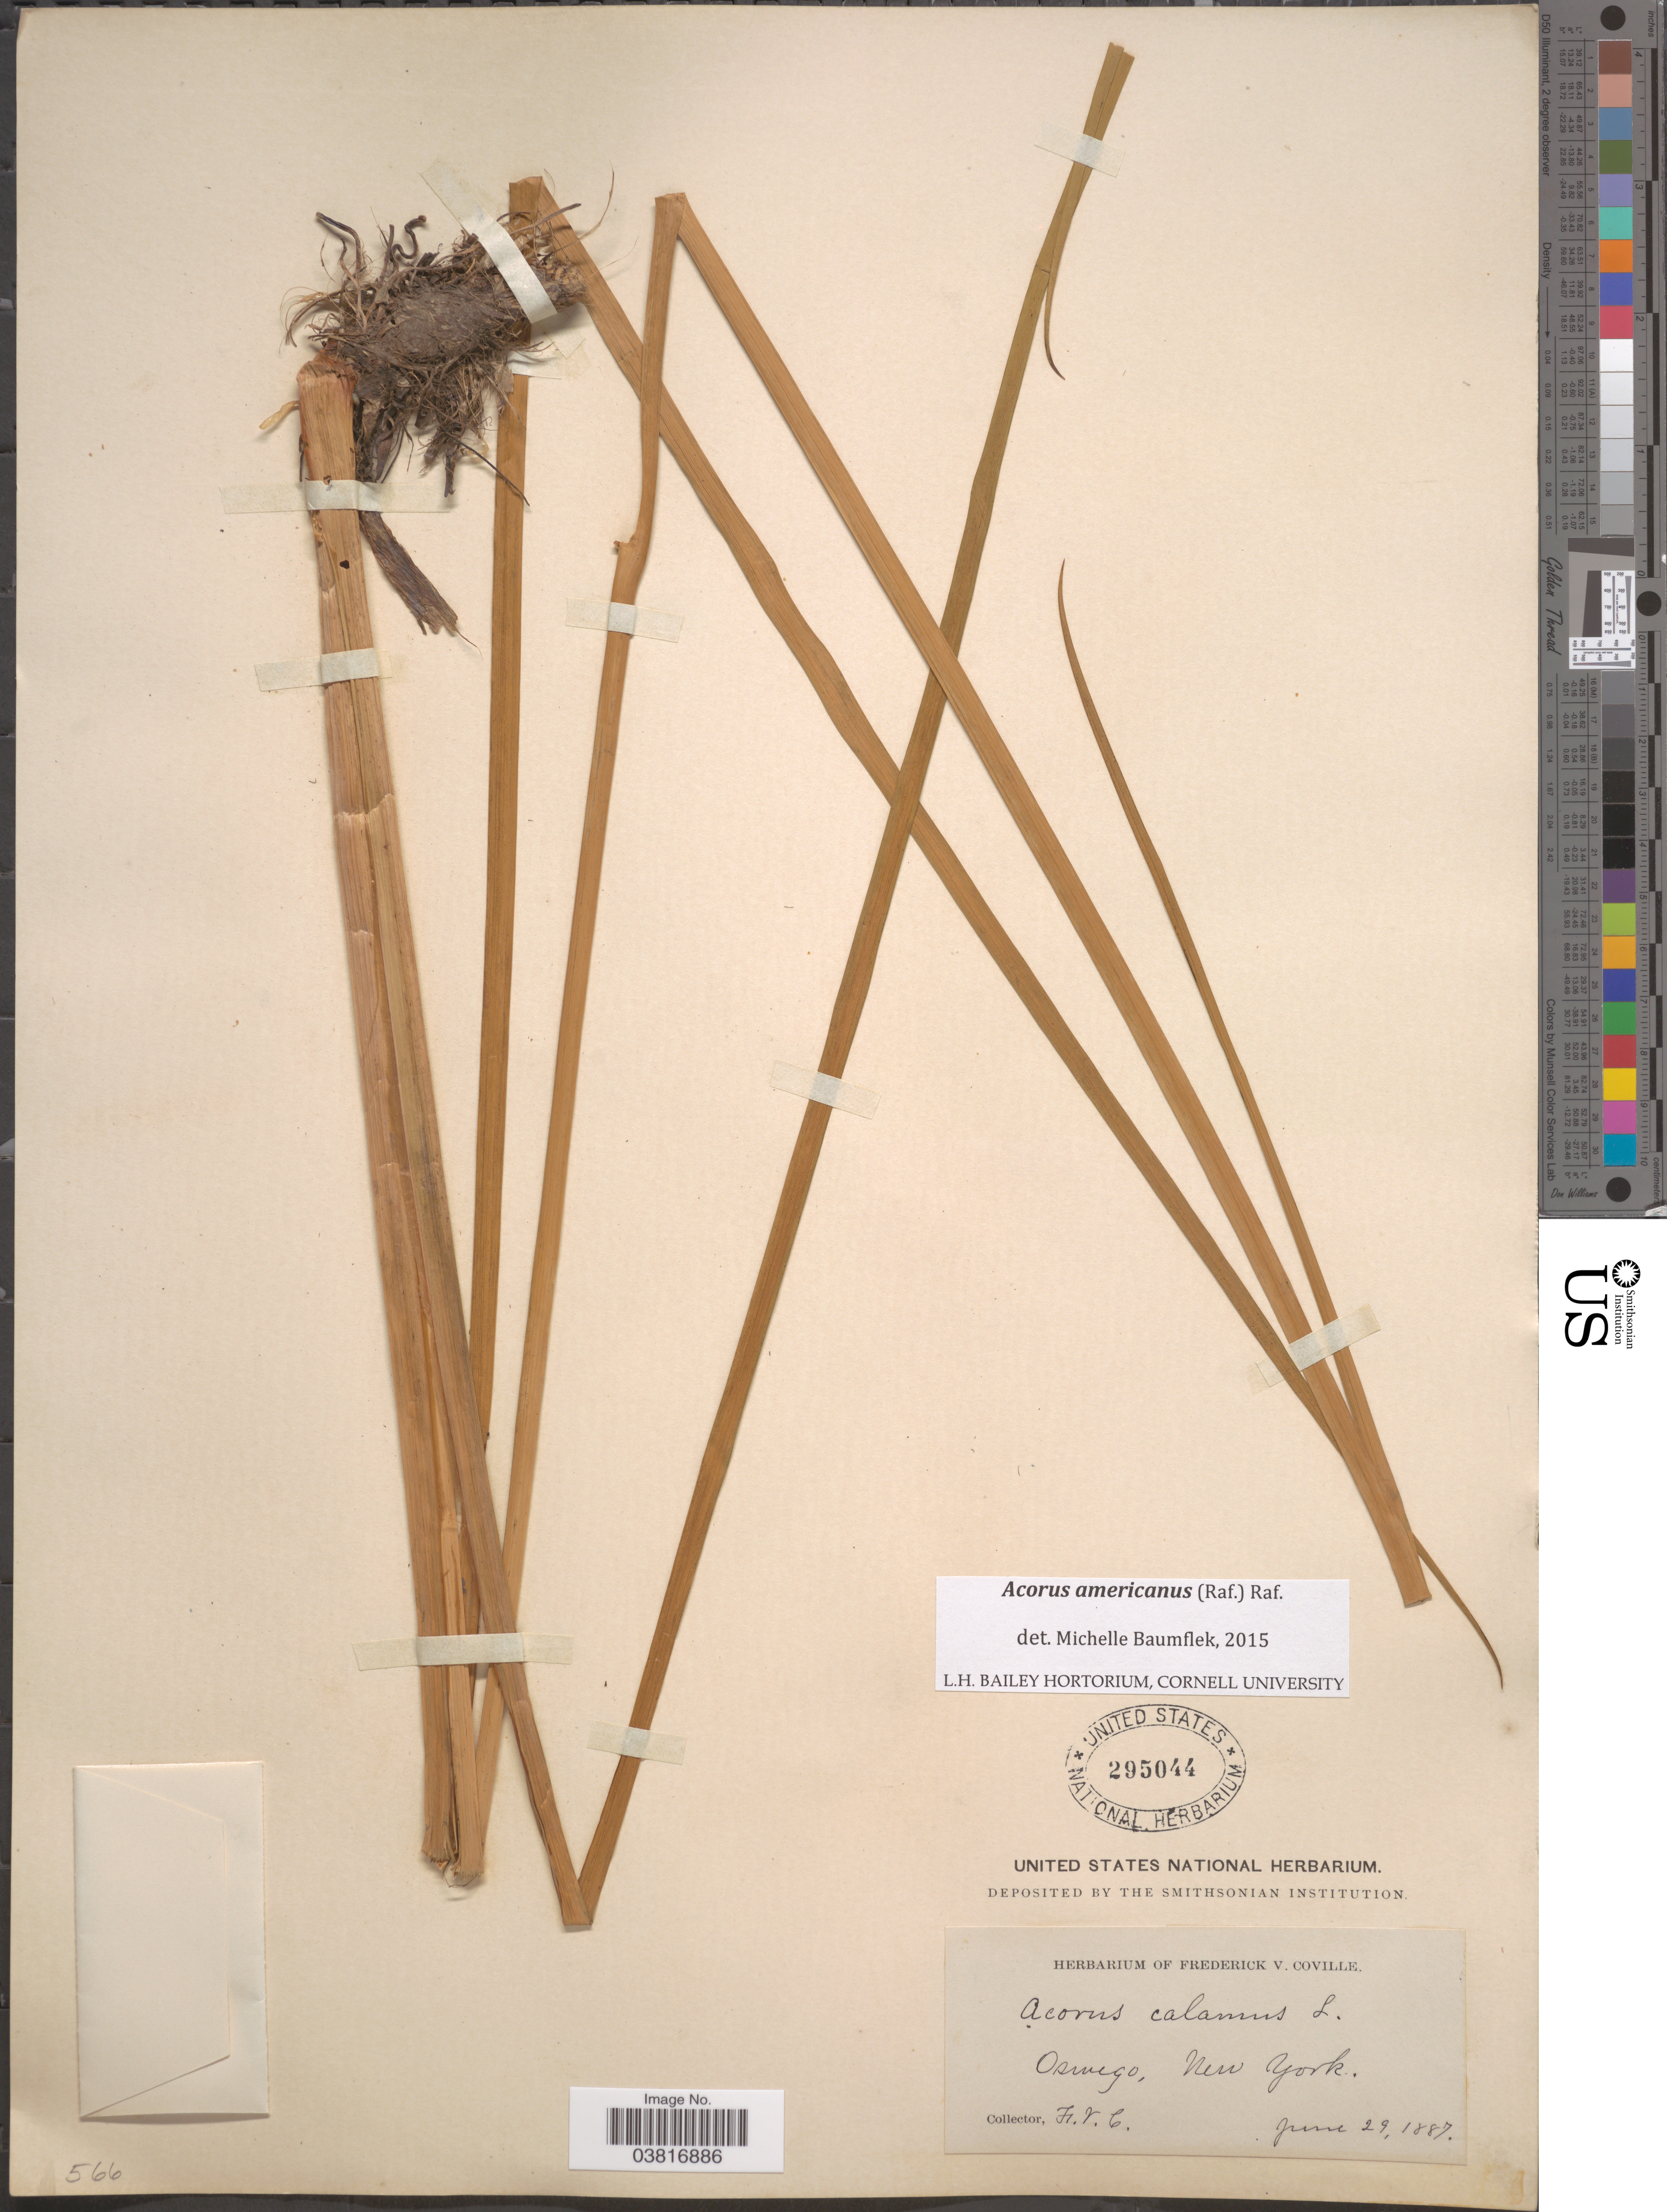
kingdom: Plantae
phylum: Tracheophyta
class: Liliopsida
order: Acorales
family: Acoraceae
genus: Acorus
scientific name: Acorus americanus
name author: (Raf.) Raf.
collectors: F. V. Coville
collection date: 1887-06-29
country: United States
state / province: New York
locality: Osmego.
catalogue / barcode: US 295044